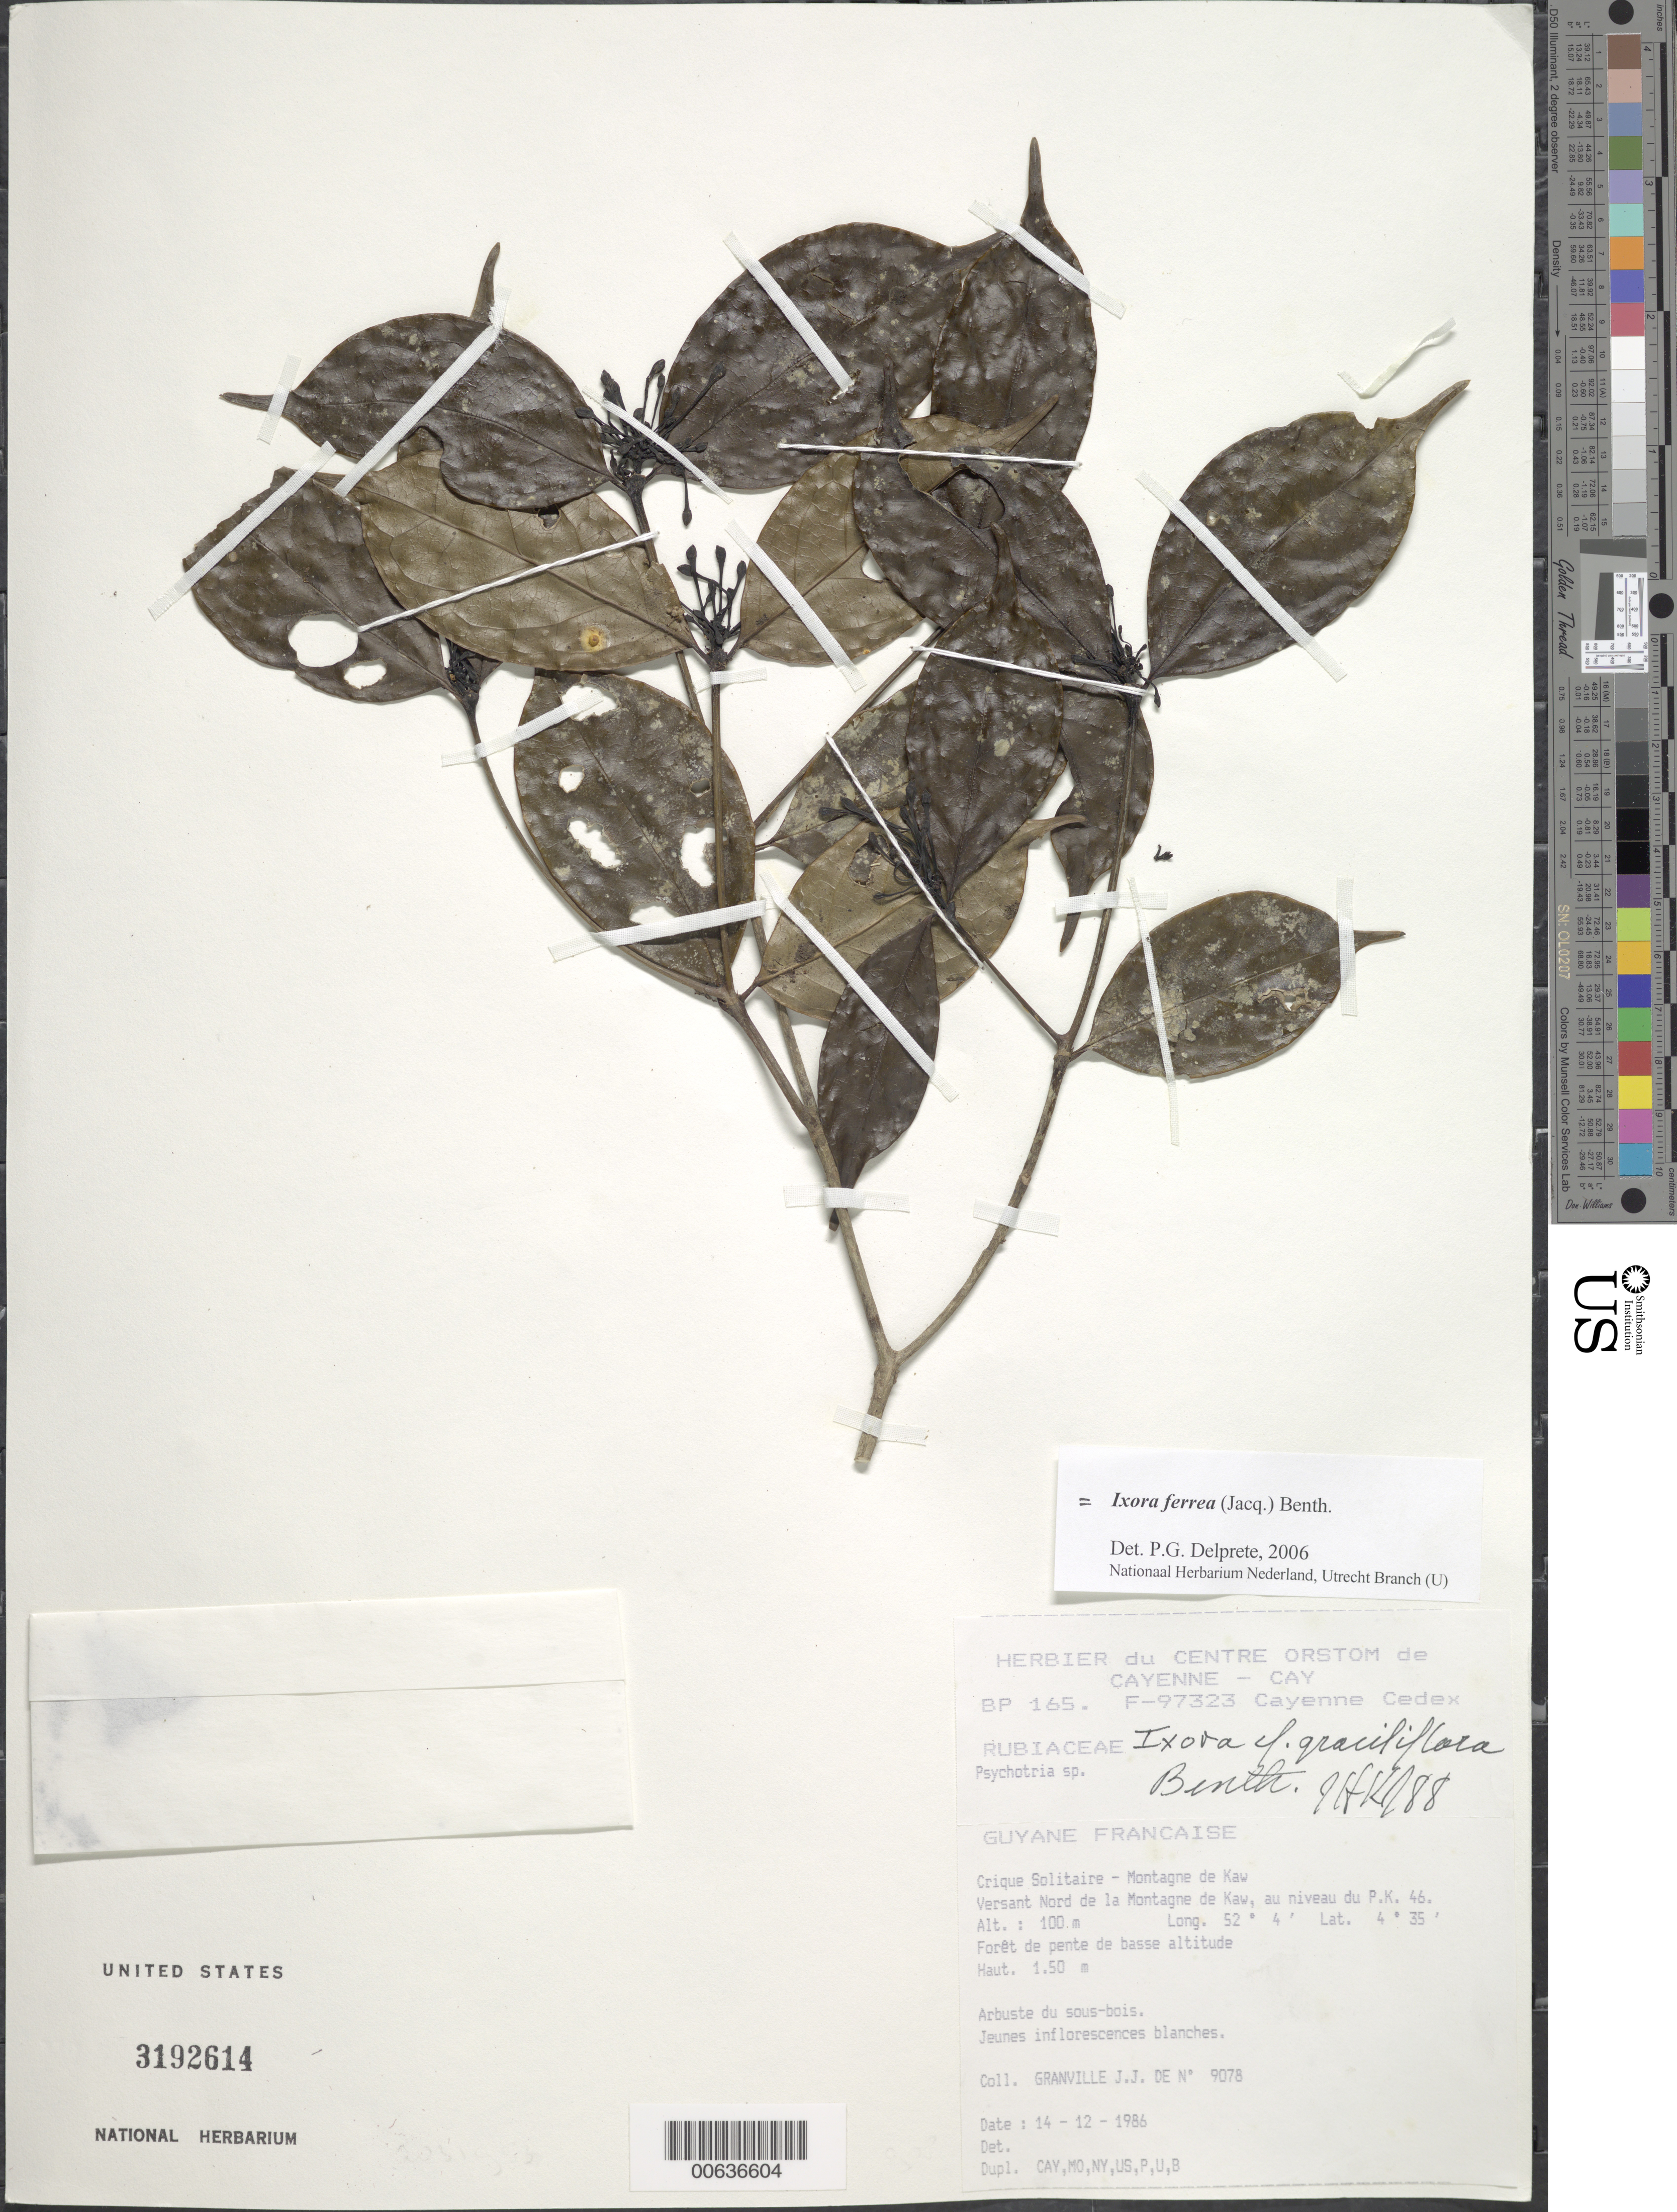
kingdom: Plantae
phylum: Tracheophyta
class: Magnoliopsida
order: Gentianales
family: Rubiaceae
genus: Ixora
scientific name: Ixora ferrea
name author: (Jacq.) Benth.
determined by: Delprete, P. G., Herb. de Guyane Cay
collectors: J.-J. de Granville et al.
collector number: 9078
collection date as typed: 14-Dec-86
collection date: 1986-12-14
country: French Guiana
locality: Crique Solitaire, Montagne de Kaw, Versant Nord de la Montagne de Kaw, au niveau du P.K. 46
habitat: Forêt de pente de basse altitude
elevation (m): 100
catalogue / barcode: US 3192614